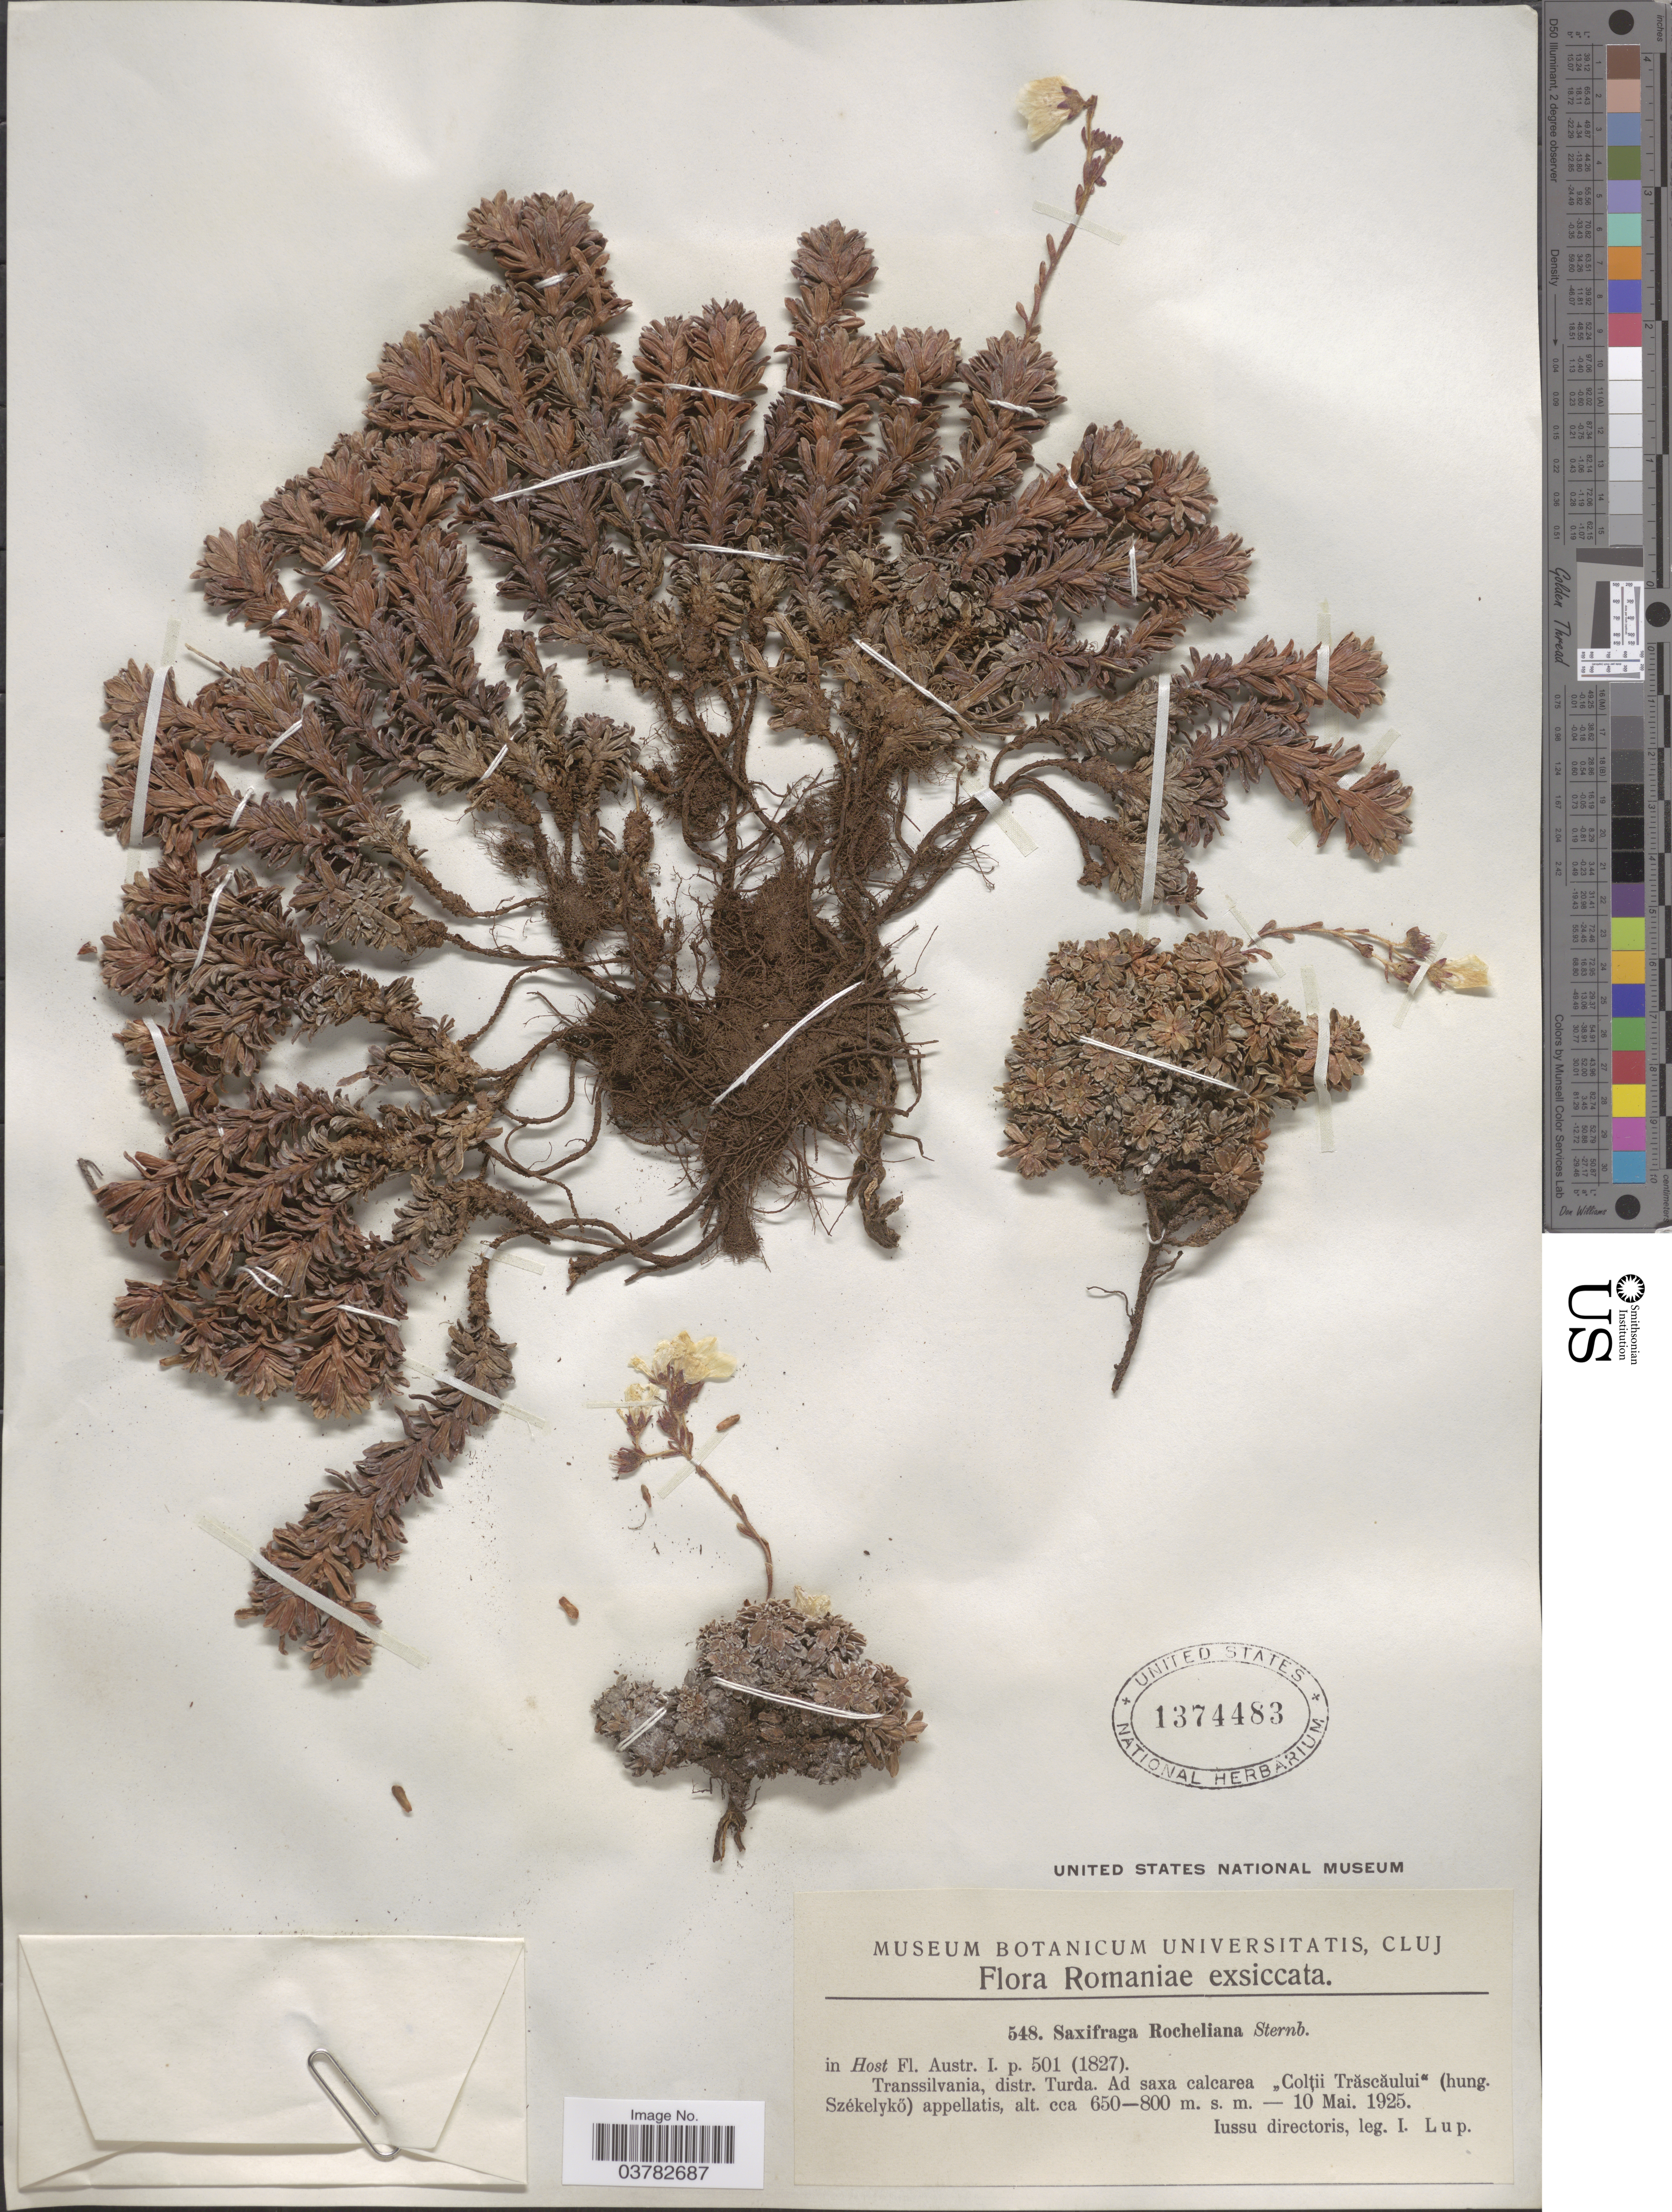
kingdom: Plantae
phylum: Tracheophyta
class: Magnoliopsida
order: Saxifragales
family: Saxifragaceae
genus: Saxifraga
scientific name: Saxifraga rocheliana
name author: Sternb.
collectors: I. Lup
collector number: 548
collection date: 1925-05-10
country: Romania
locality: Romaniae. Transsilvania, distr. Turda. Ad saxa calcarea "Colţii Trăscăului" (hung. Székelykö) appellatis.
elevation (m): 650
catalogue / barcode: US 1374483